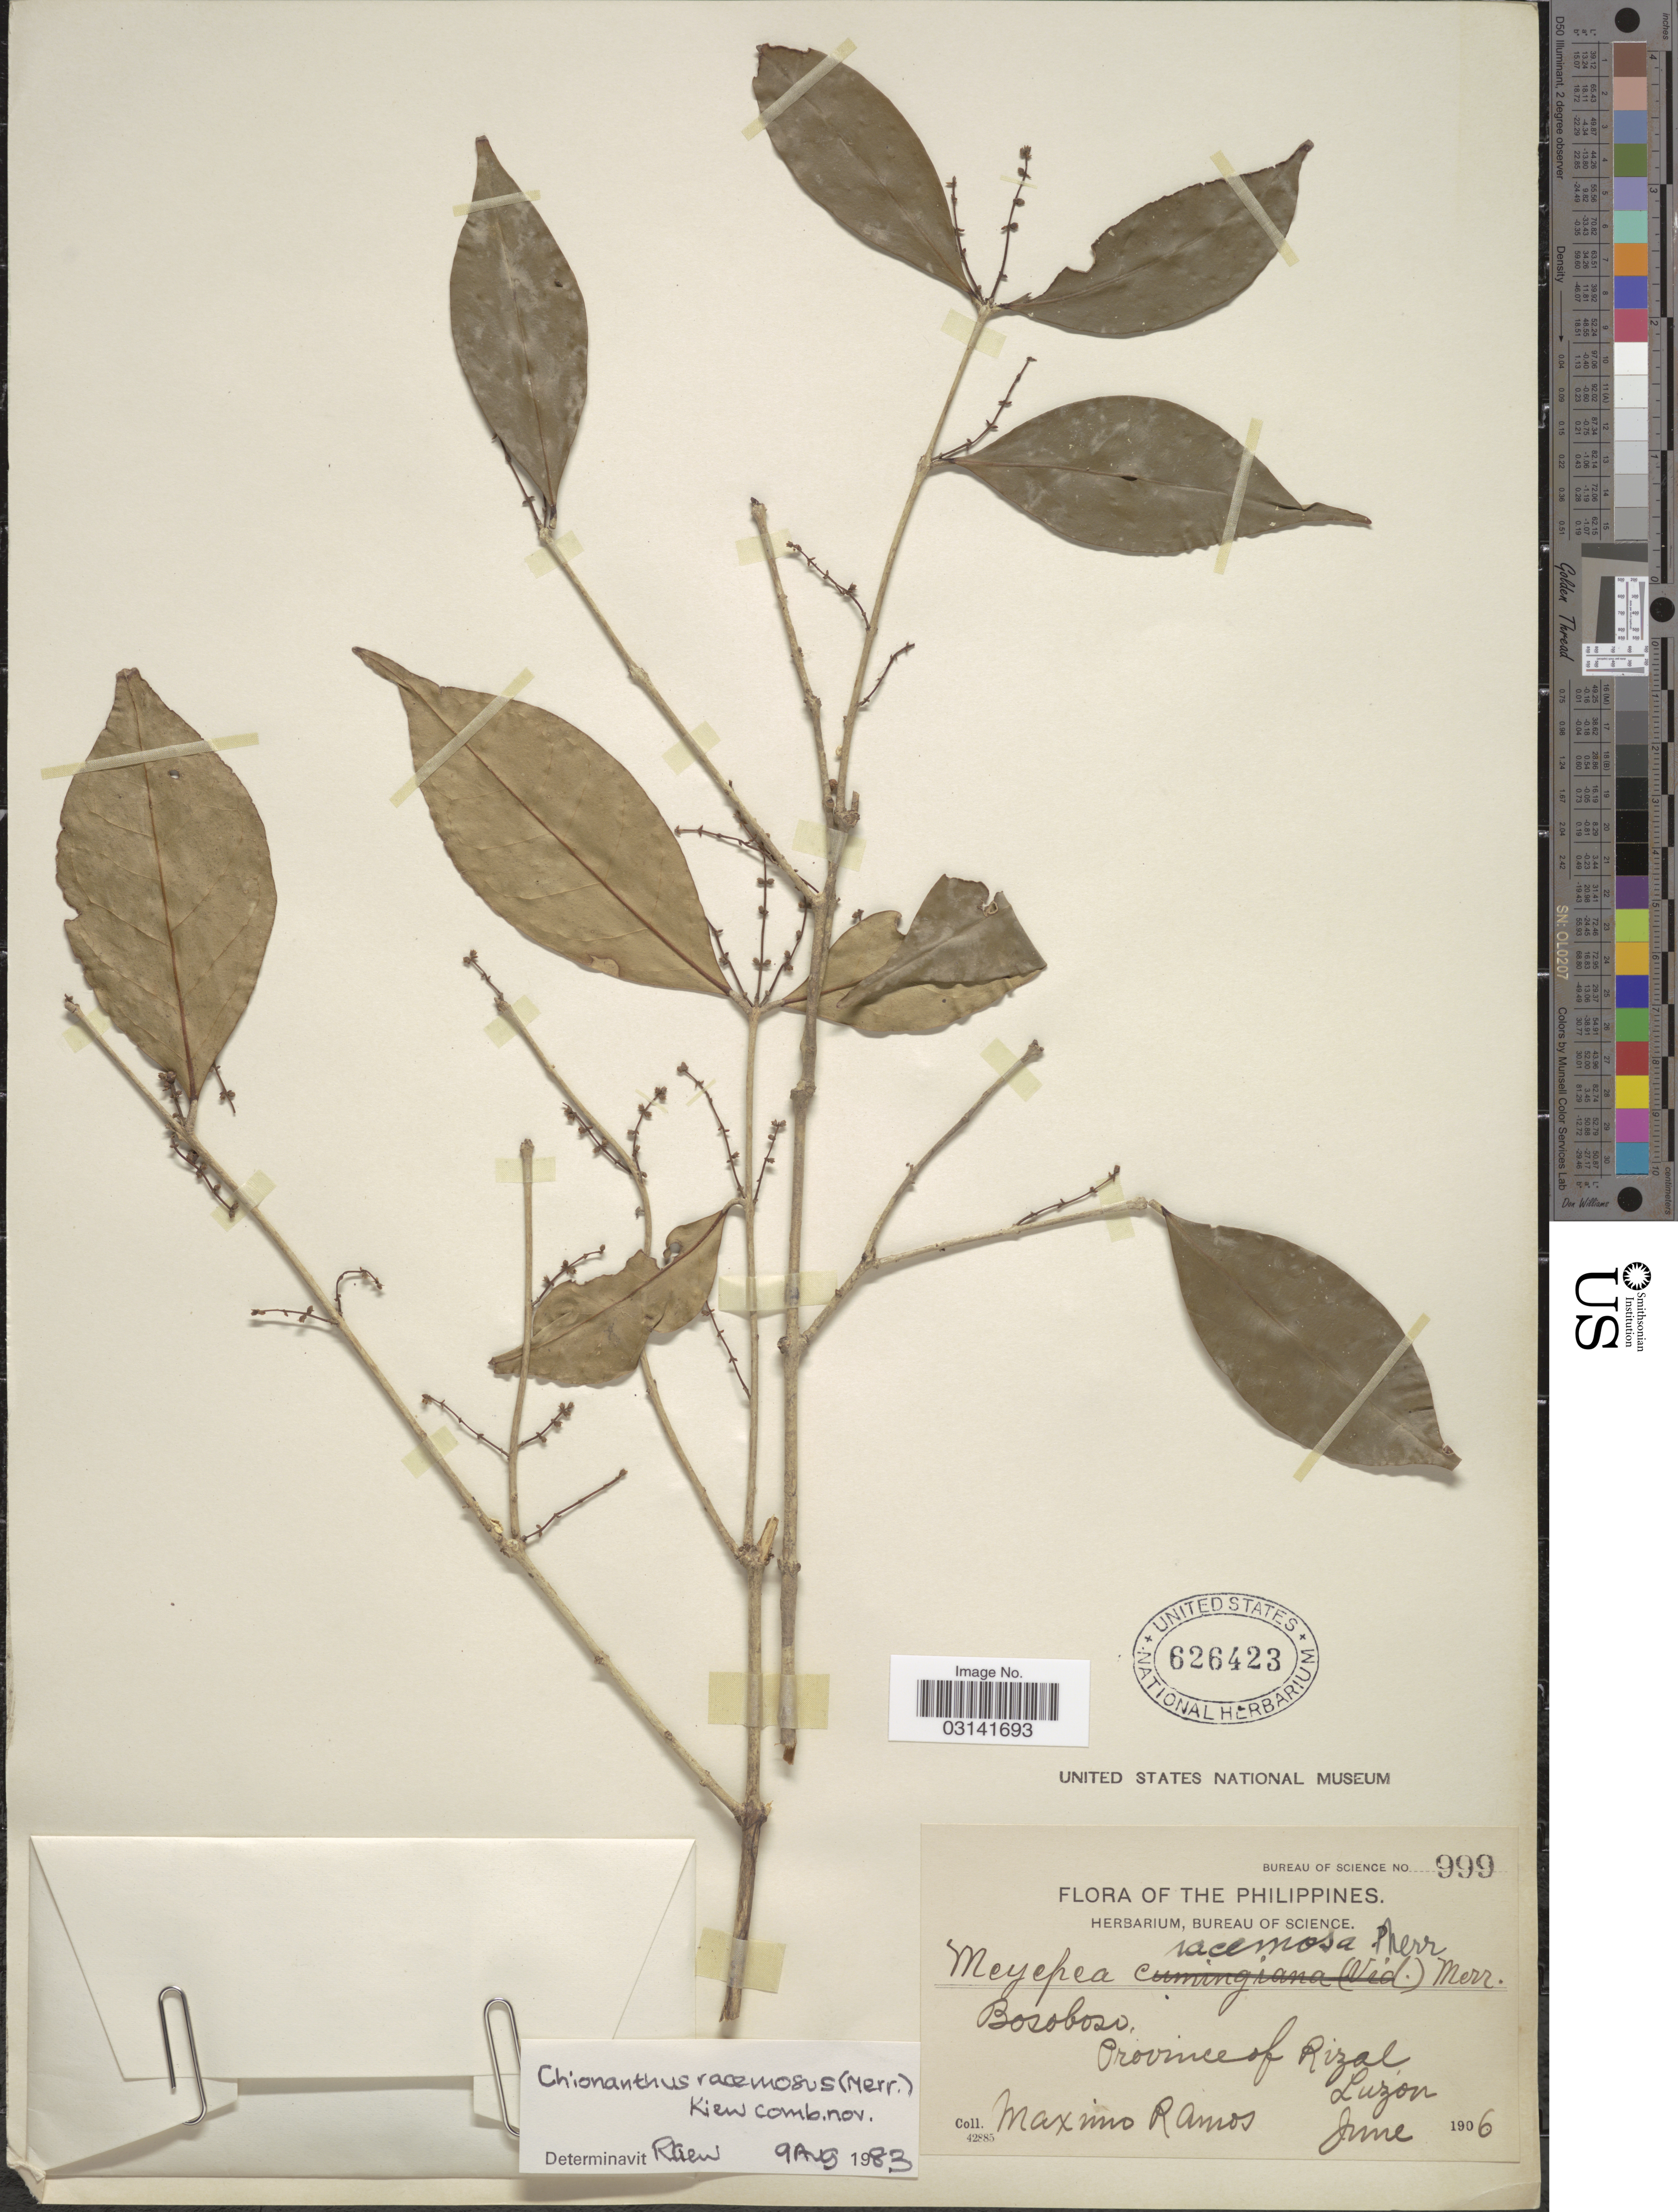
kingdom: Plantae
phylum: Tracheophyta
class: Magnoliopsida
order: Lamiales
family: Oleaceae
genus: Chionanthus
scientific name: Chionanthus racemosus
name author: (Merr.) Kiew & Pelser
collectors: M. Ramos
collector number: Bureau of Science 999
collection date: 1906-06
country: Philippines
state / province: Calabarzon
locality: Province of Rizal, Luzon. Bosoboso.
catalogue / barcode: US 626423